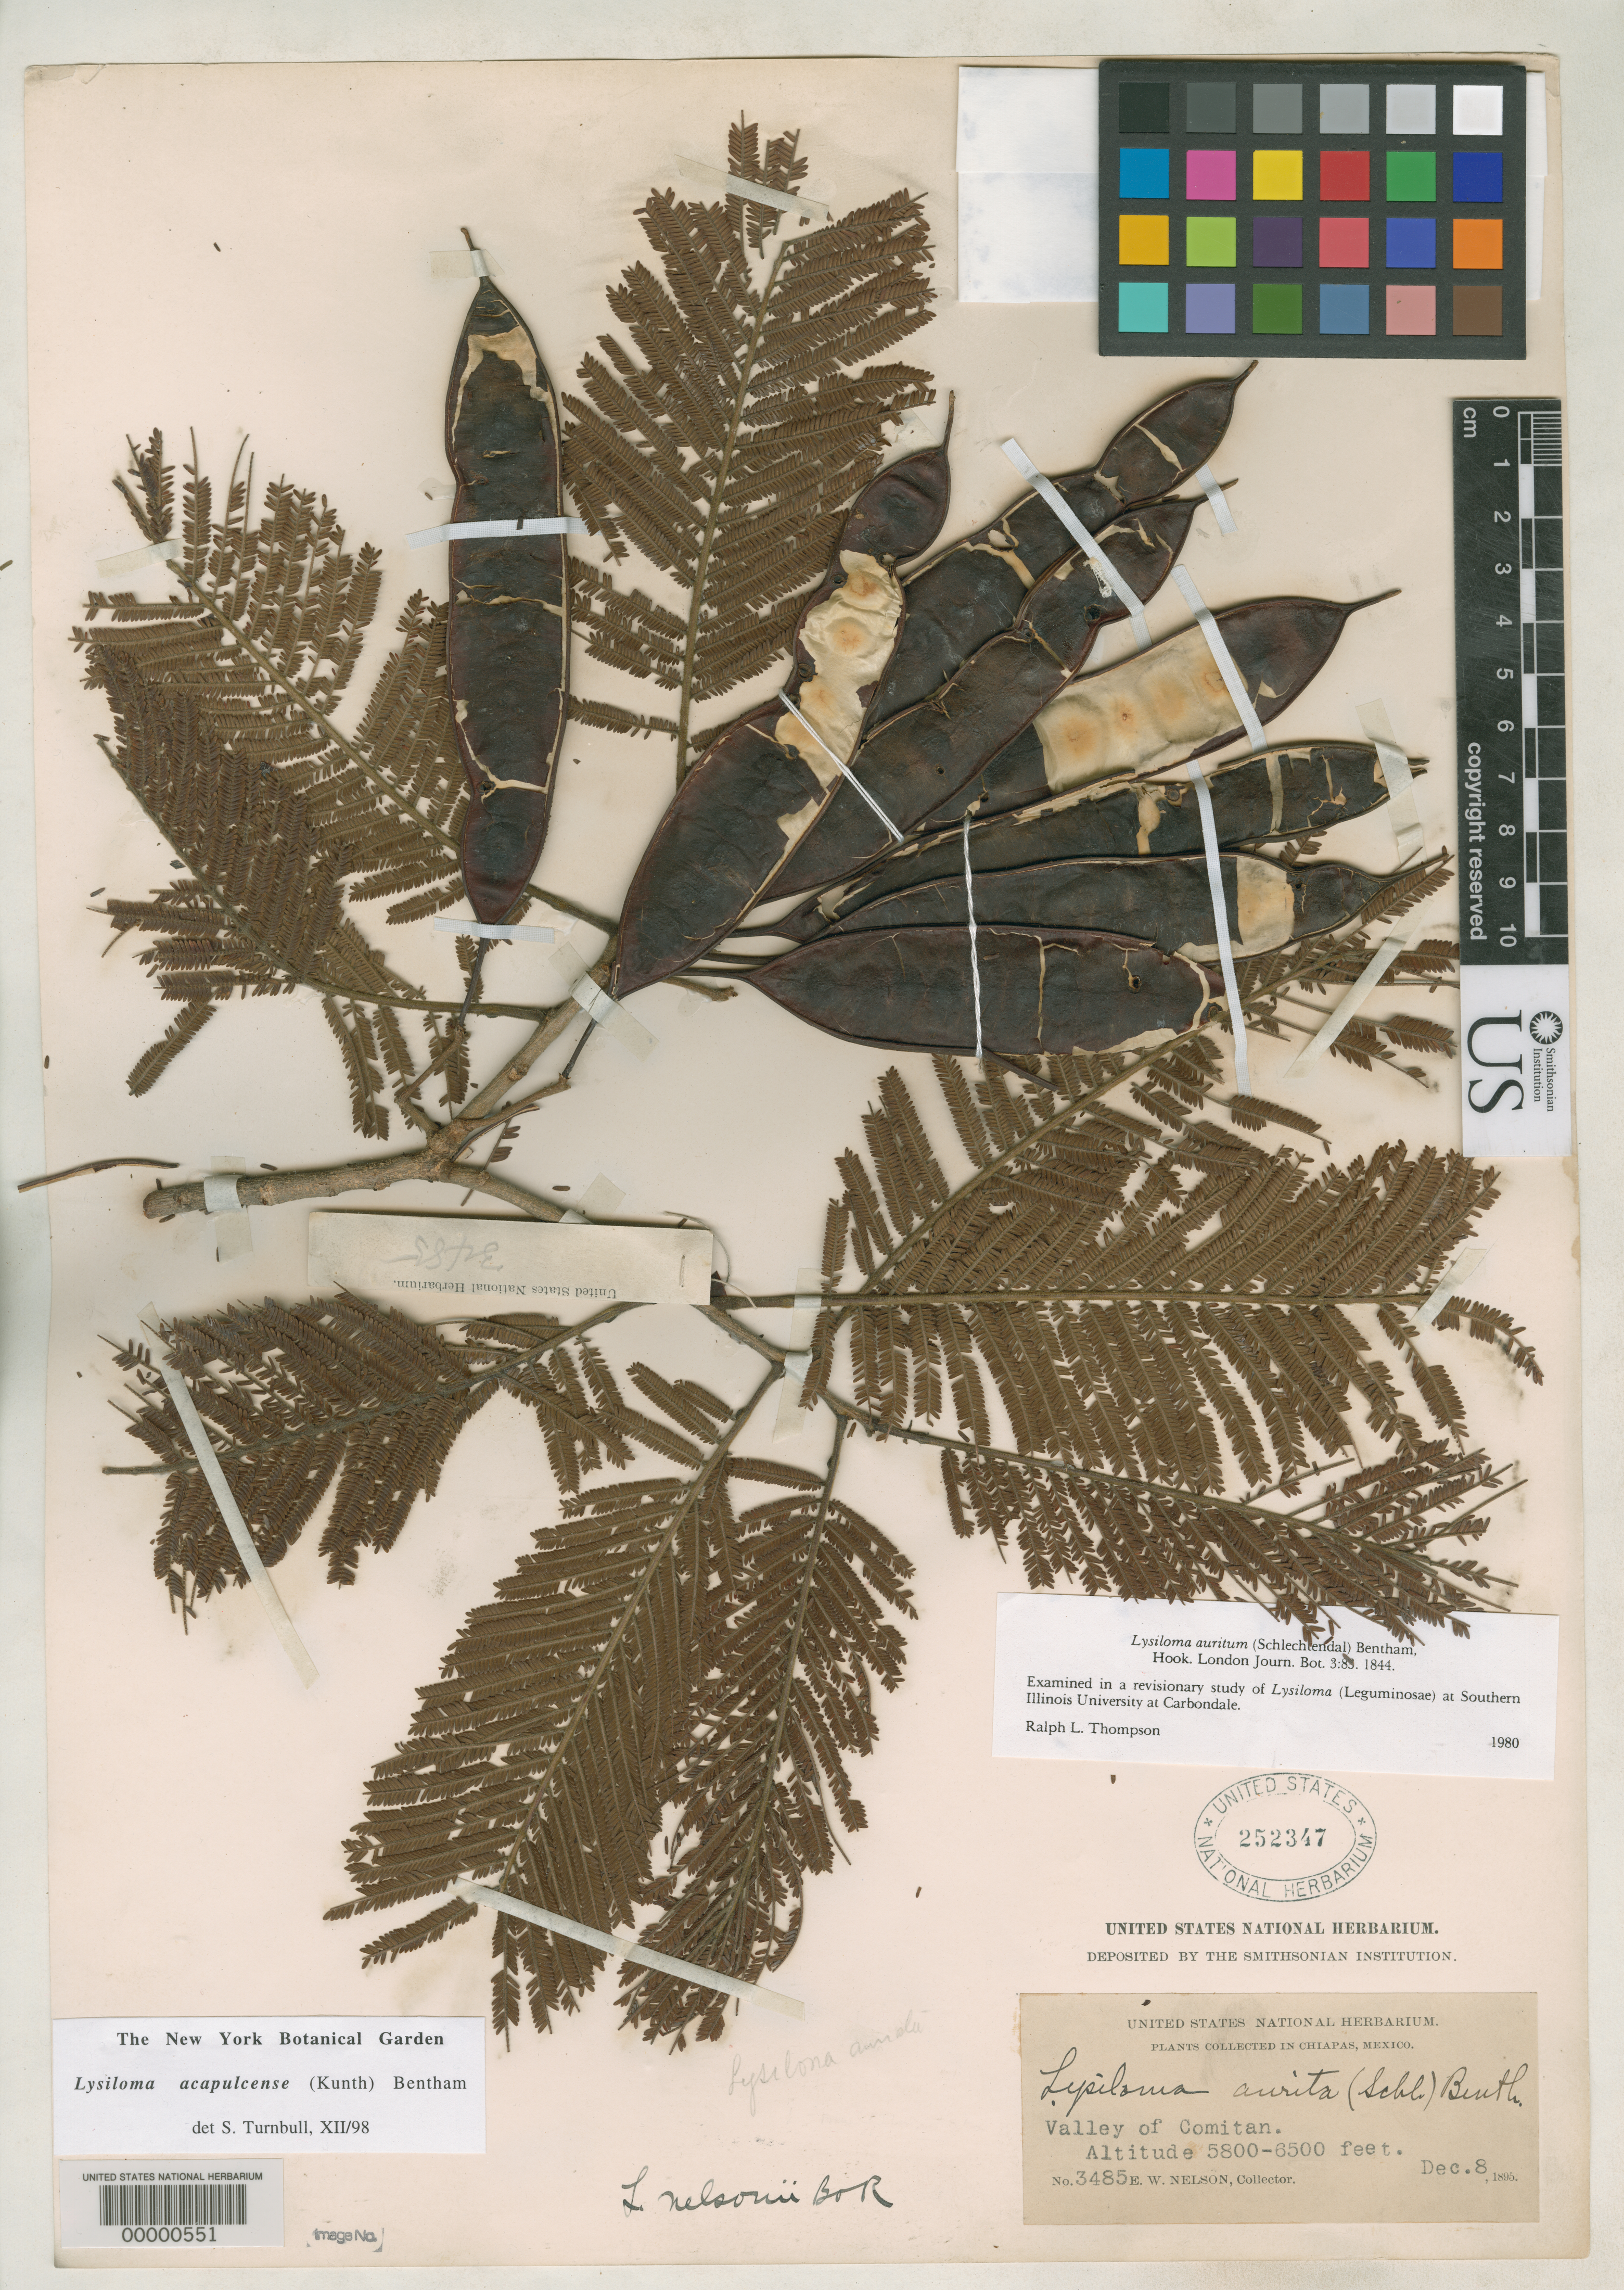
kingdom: Plantae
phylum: Tracheophyta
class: Magnoliopsida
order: Fabales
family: Fabaceae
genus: Lysiloma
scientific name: Lysiloma nelsonii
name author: Britton & Rose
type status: Type Collection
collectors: E. W. Nelson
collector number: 3485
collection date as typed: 08 Dec 1895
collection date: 1895-12-08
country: Mexico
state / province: Chiapas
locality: Valley of Comitan.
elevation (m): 1768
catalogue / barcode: US 252347